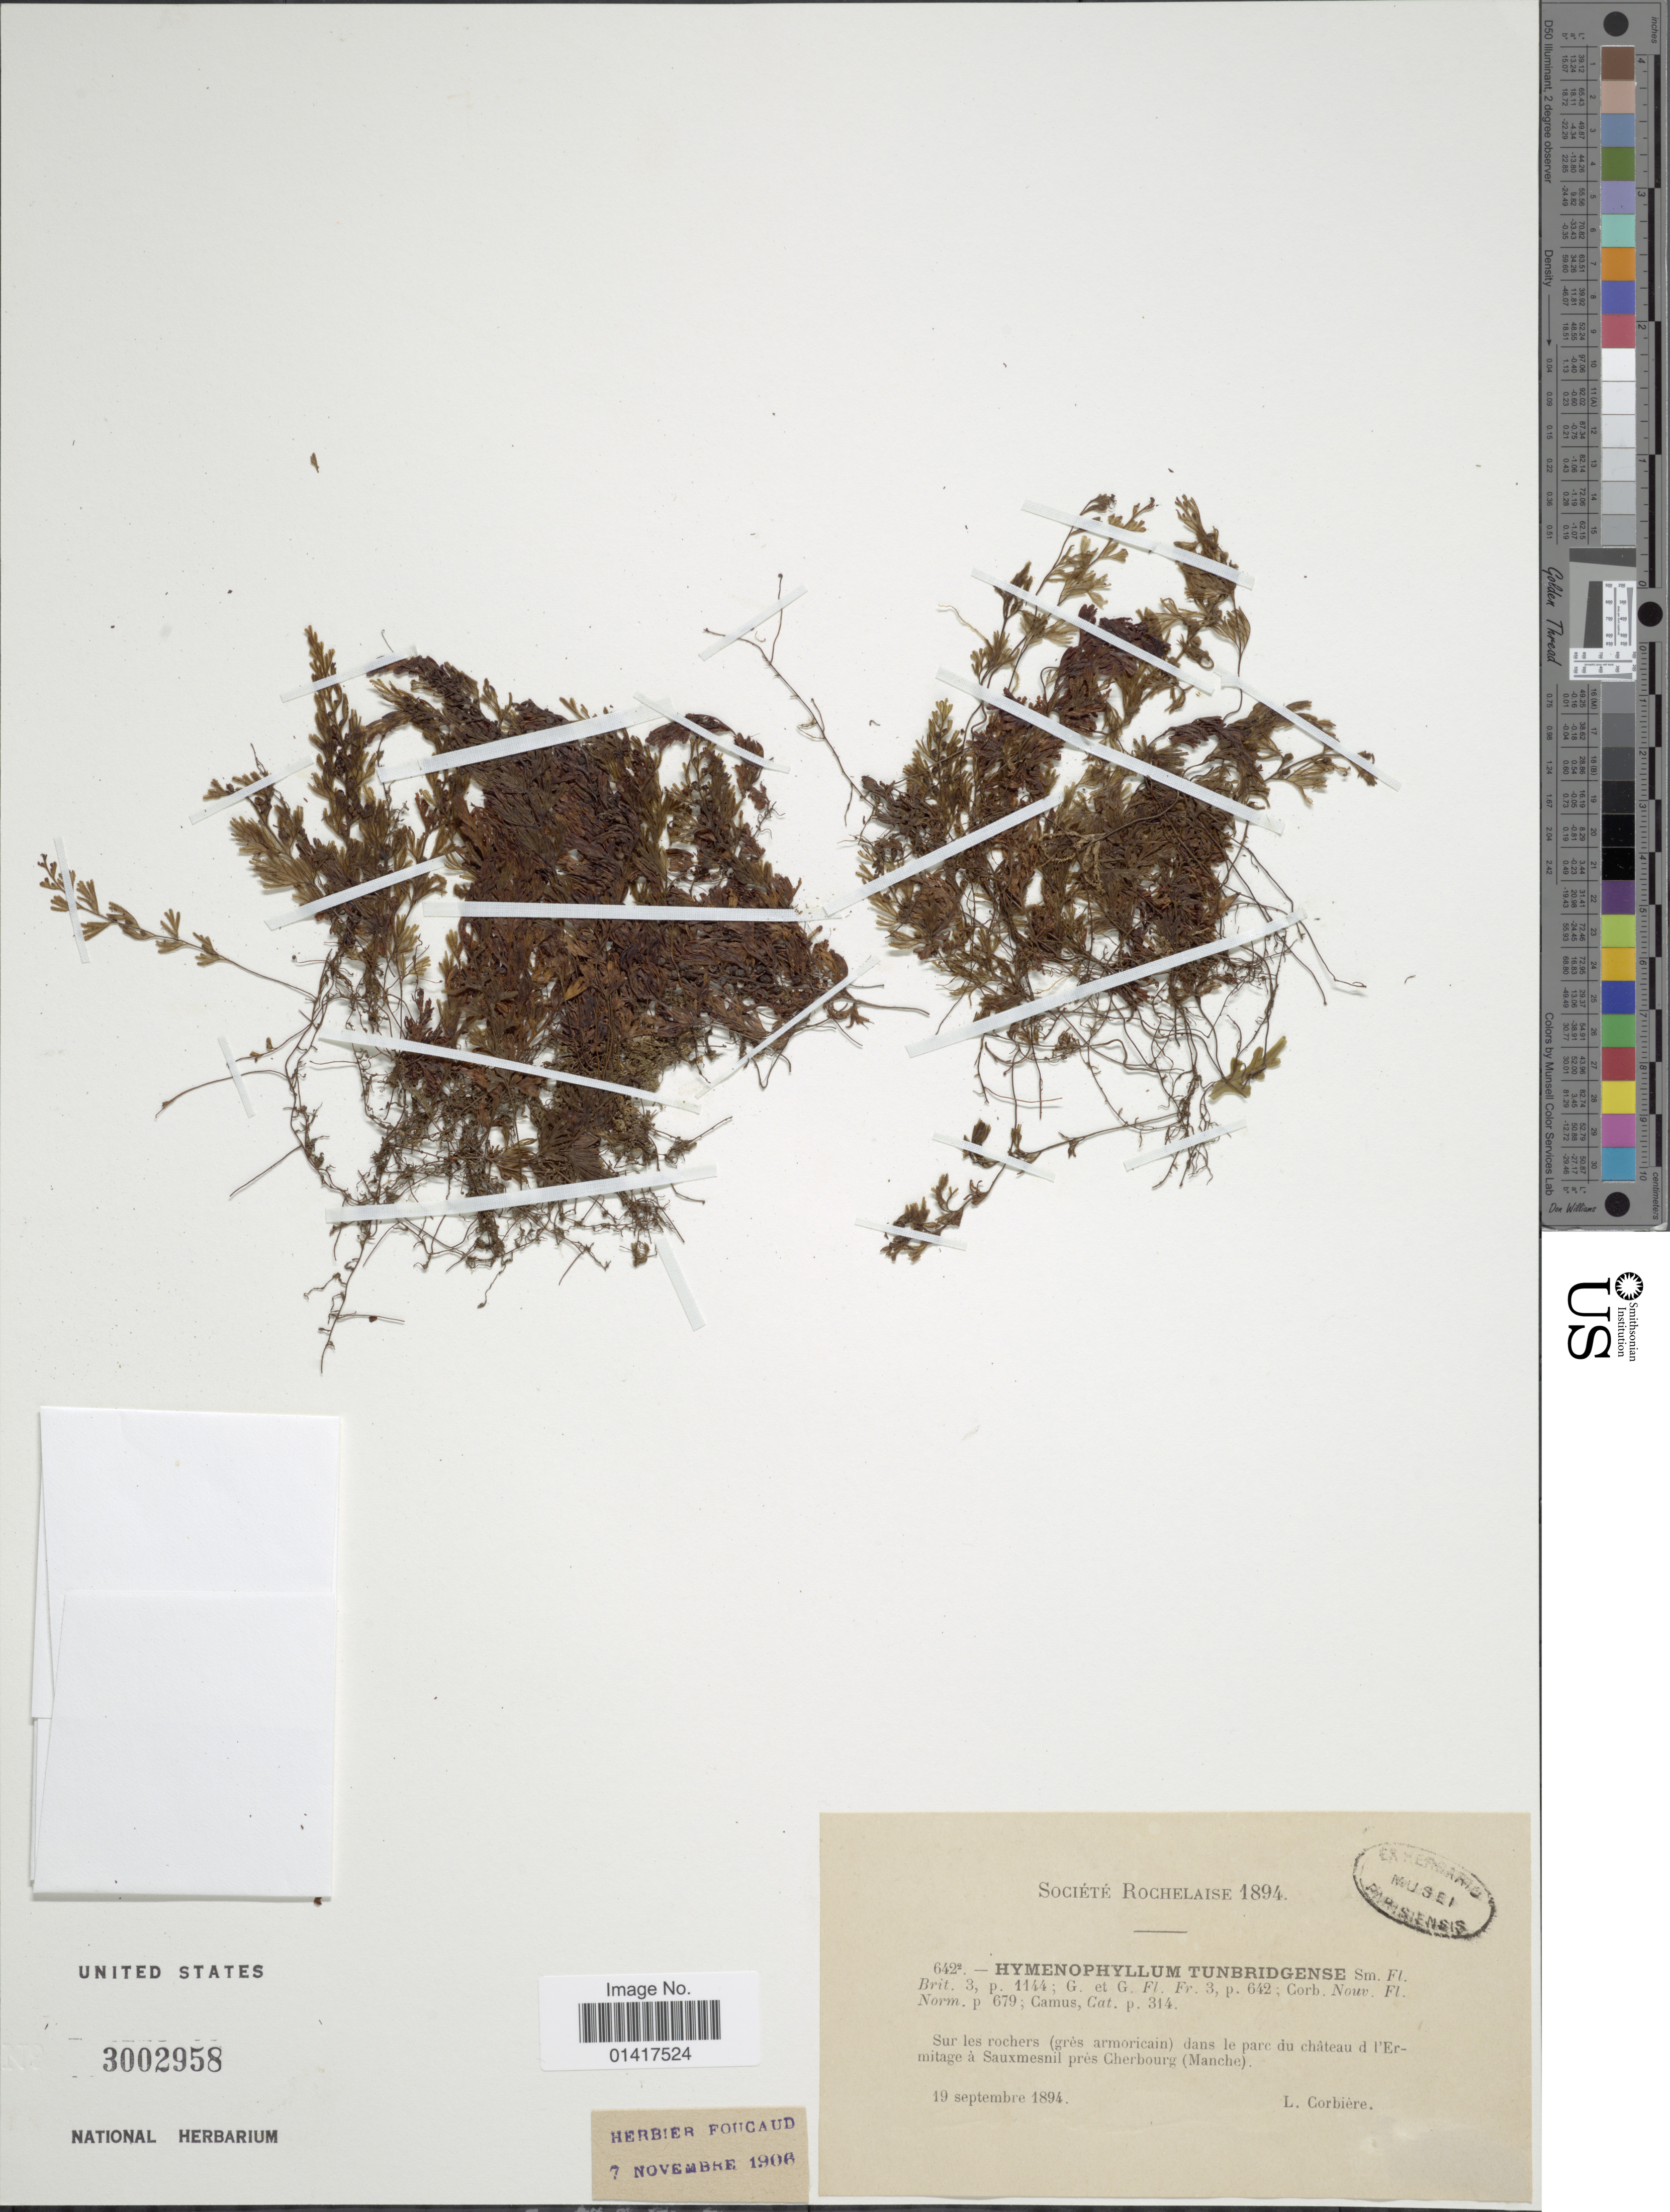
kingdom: Plantae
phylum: Tracheophyta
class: Polypodiopsida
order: Hymenophyllales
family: Hymenophyllaceae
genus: Hymenophyllum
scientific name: Hymenophyllum tunbrigense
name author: (L.) Small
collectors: L. Corbière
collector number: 642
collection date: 1894-09-19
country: France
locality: Sur les rochers (gres armorican) dans le pare du chateau d I'Ermitage a Sauxmesnil pres Cherbourg (manche)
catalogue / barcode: US 3002958